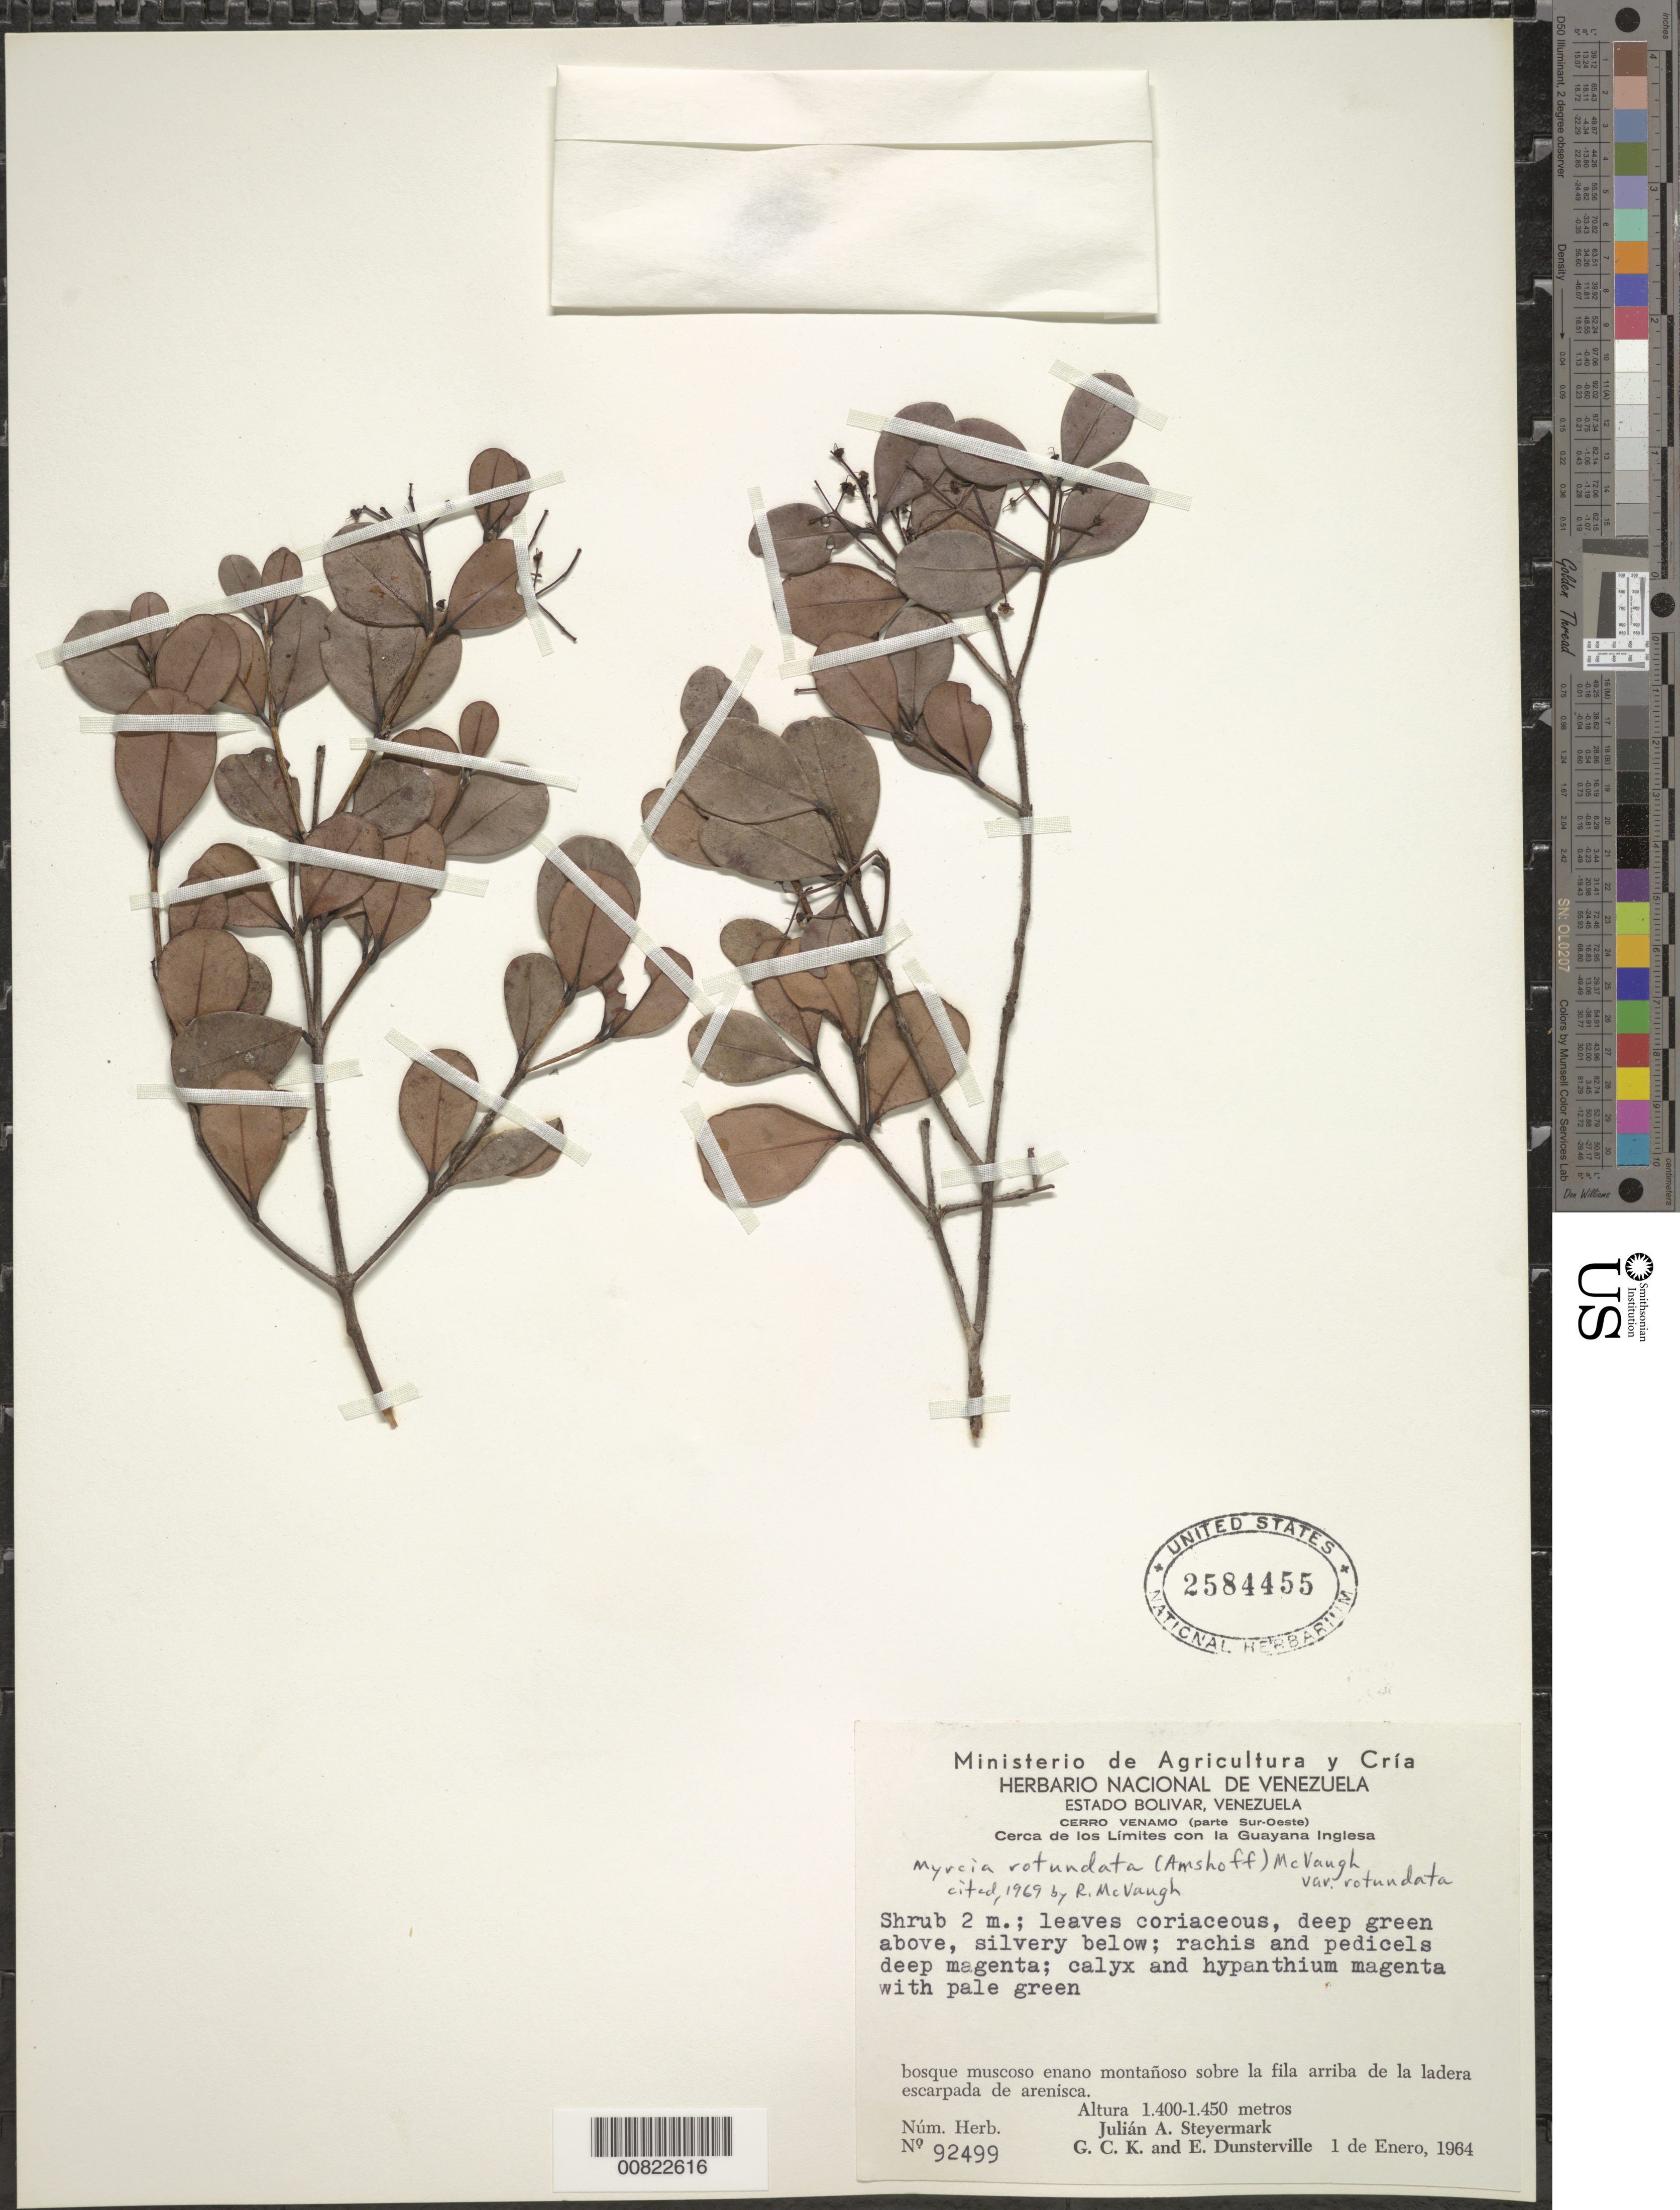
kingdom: Plantae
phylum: Tracheophyta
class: Magnoliopsida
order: Myrtales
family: Myrtaceae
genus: Myrcia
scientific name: Myrcia rotundata var. rotundata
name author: (Amshoff) McVaugh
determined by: McVaugh, R.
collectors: J. Steyermark, G. C. K. Dunsterville & E. Dunsterville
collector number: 92499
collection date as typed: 1-Jan-64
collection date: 1964-01-01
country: Venezuela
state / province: Bolívar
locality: Cerro Venamo, parte Sur-Oeste, cerca de los limites con Guayana Inglesa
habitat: Bosque muscoso enano montanoso sobre la fila arriba de la ladera escarpada de arenisca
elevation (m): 1400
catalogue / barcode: US 2584455